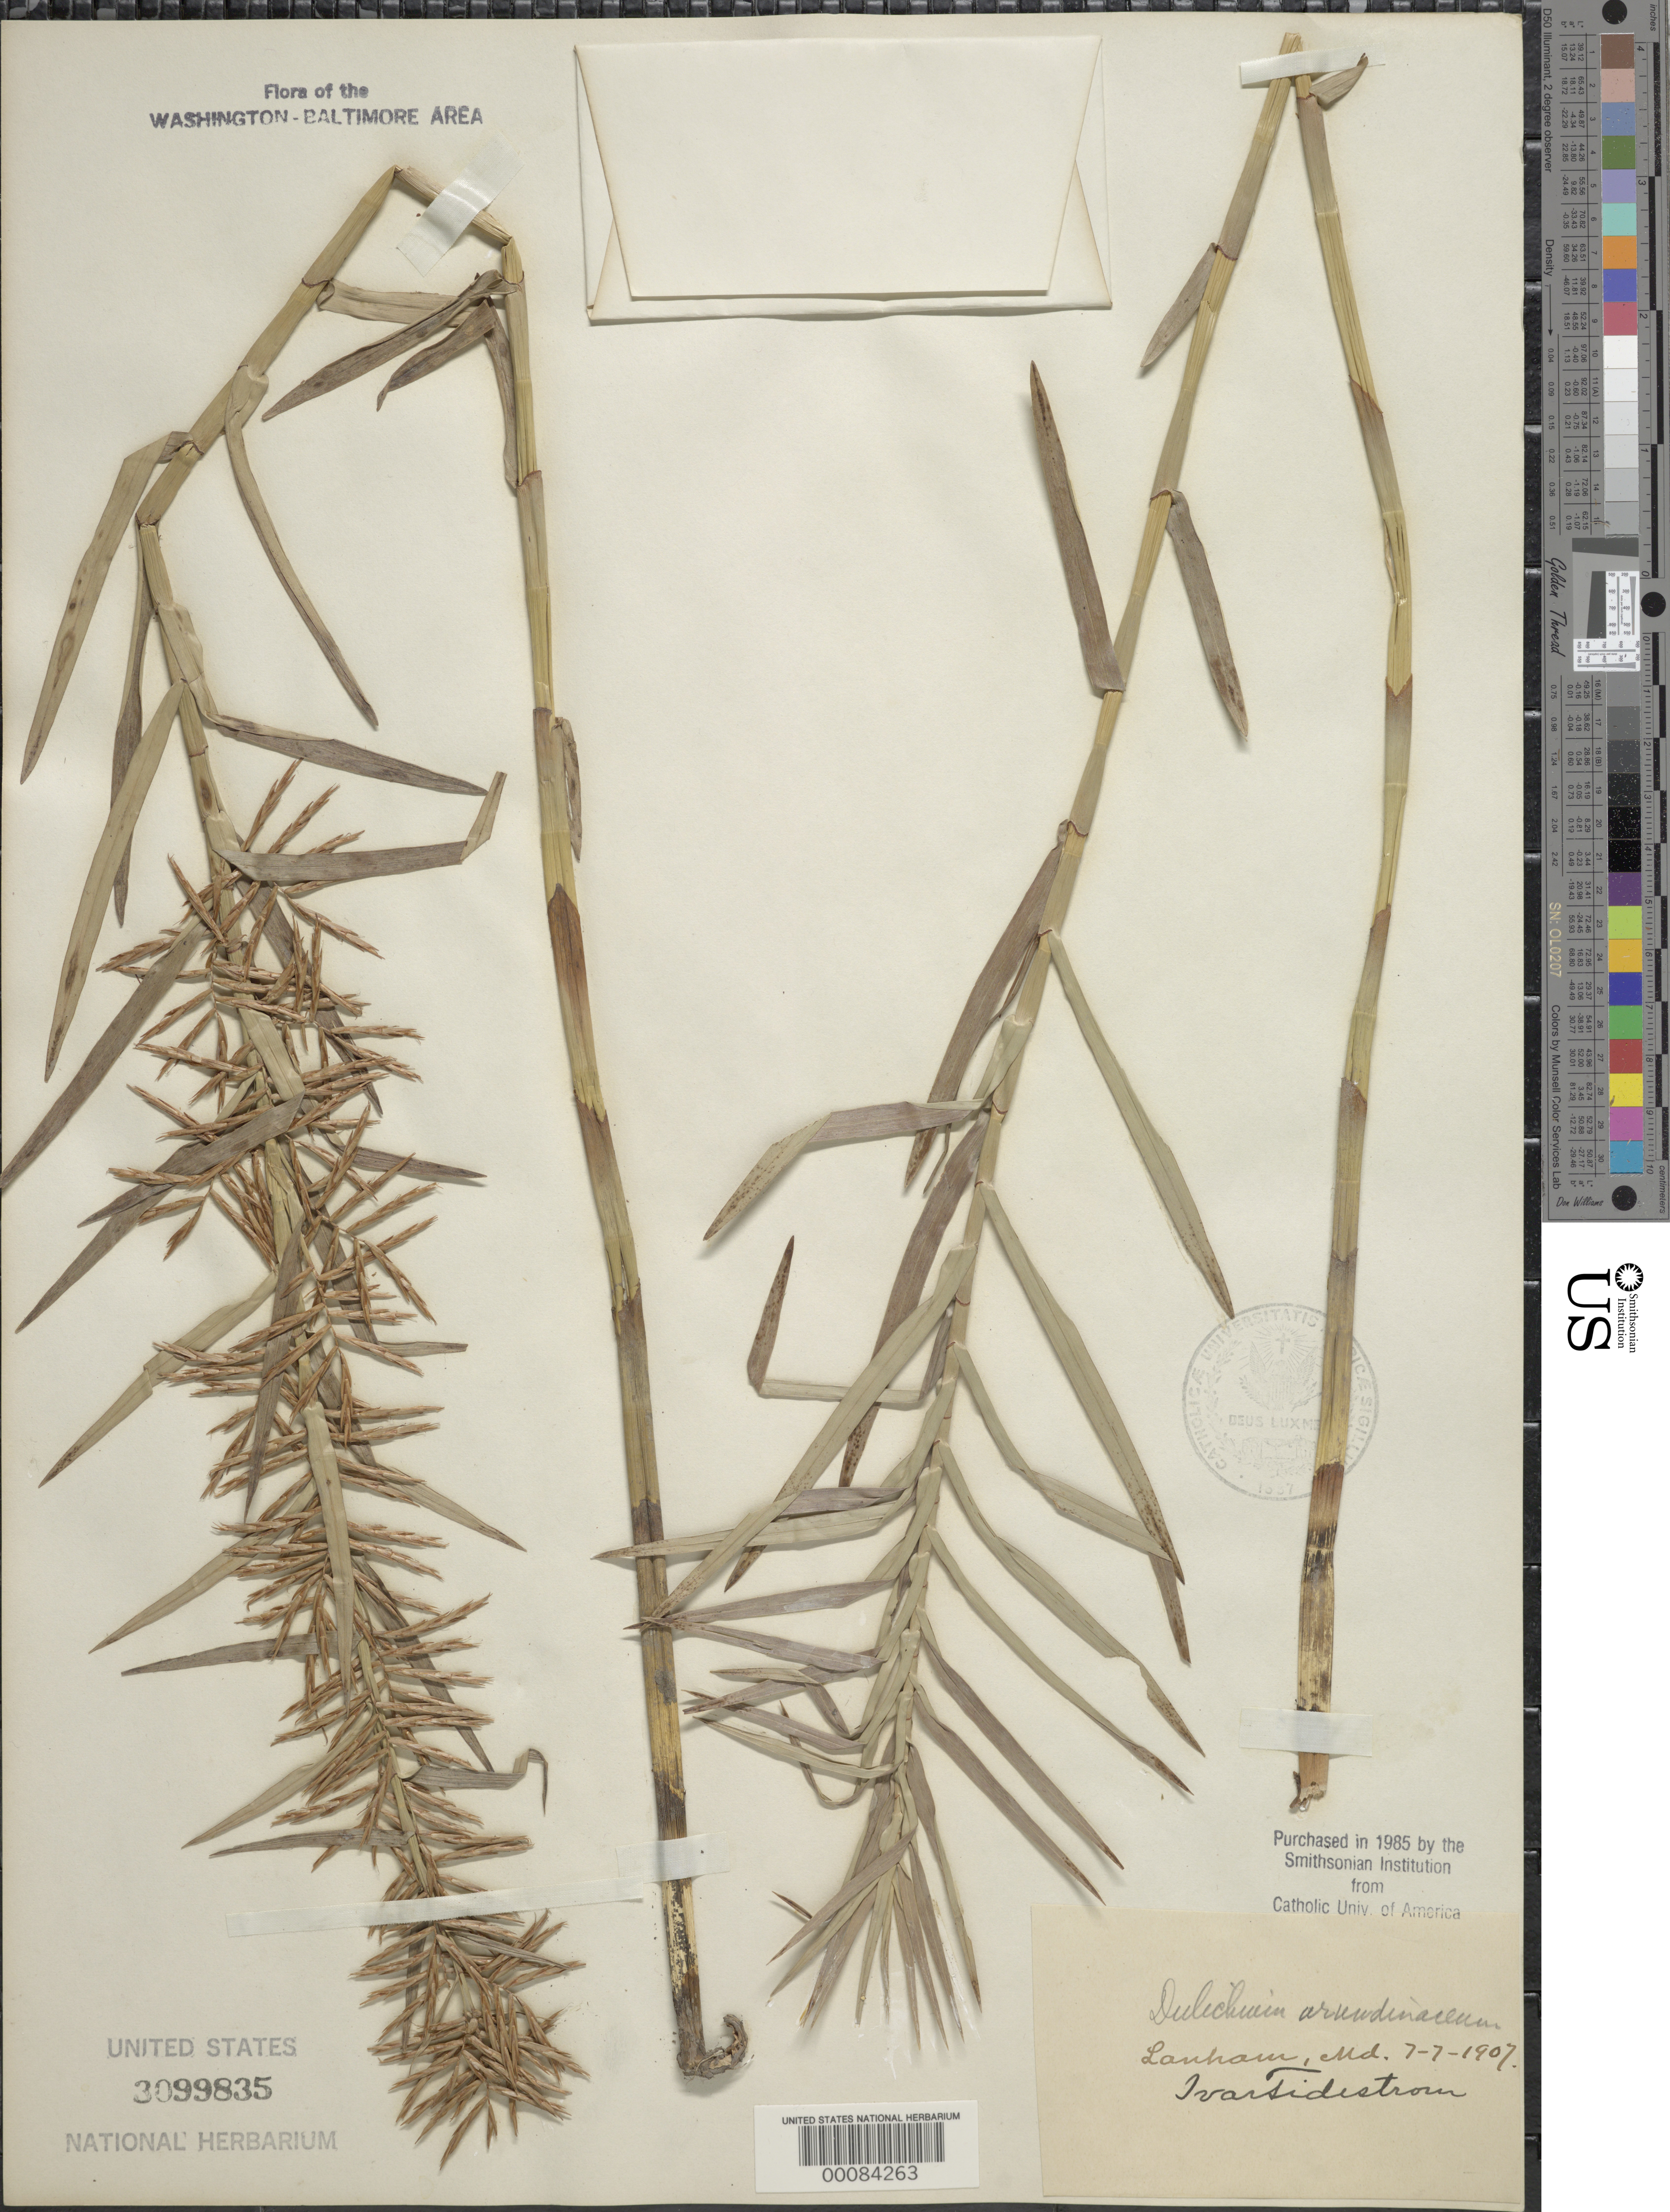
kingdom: Plantae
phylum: Tracheophyta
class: Liliopsida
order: Poales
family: Cyperaceae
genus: Dulichium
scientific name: Dulichium arundinaceum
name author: (L.) Britton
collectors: I. F. Tidestrom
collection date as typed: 07 Jul 1907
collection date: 1907-07-07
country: United States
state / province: Maryland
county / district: Prince George's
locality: Lanham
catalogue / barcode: US 3099835